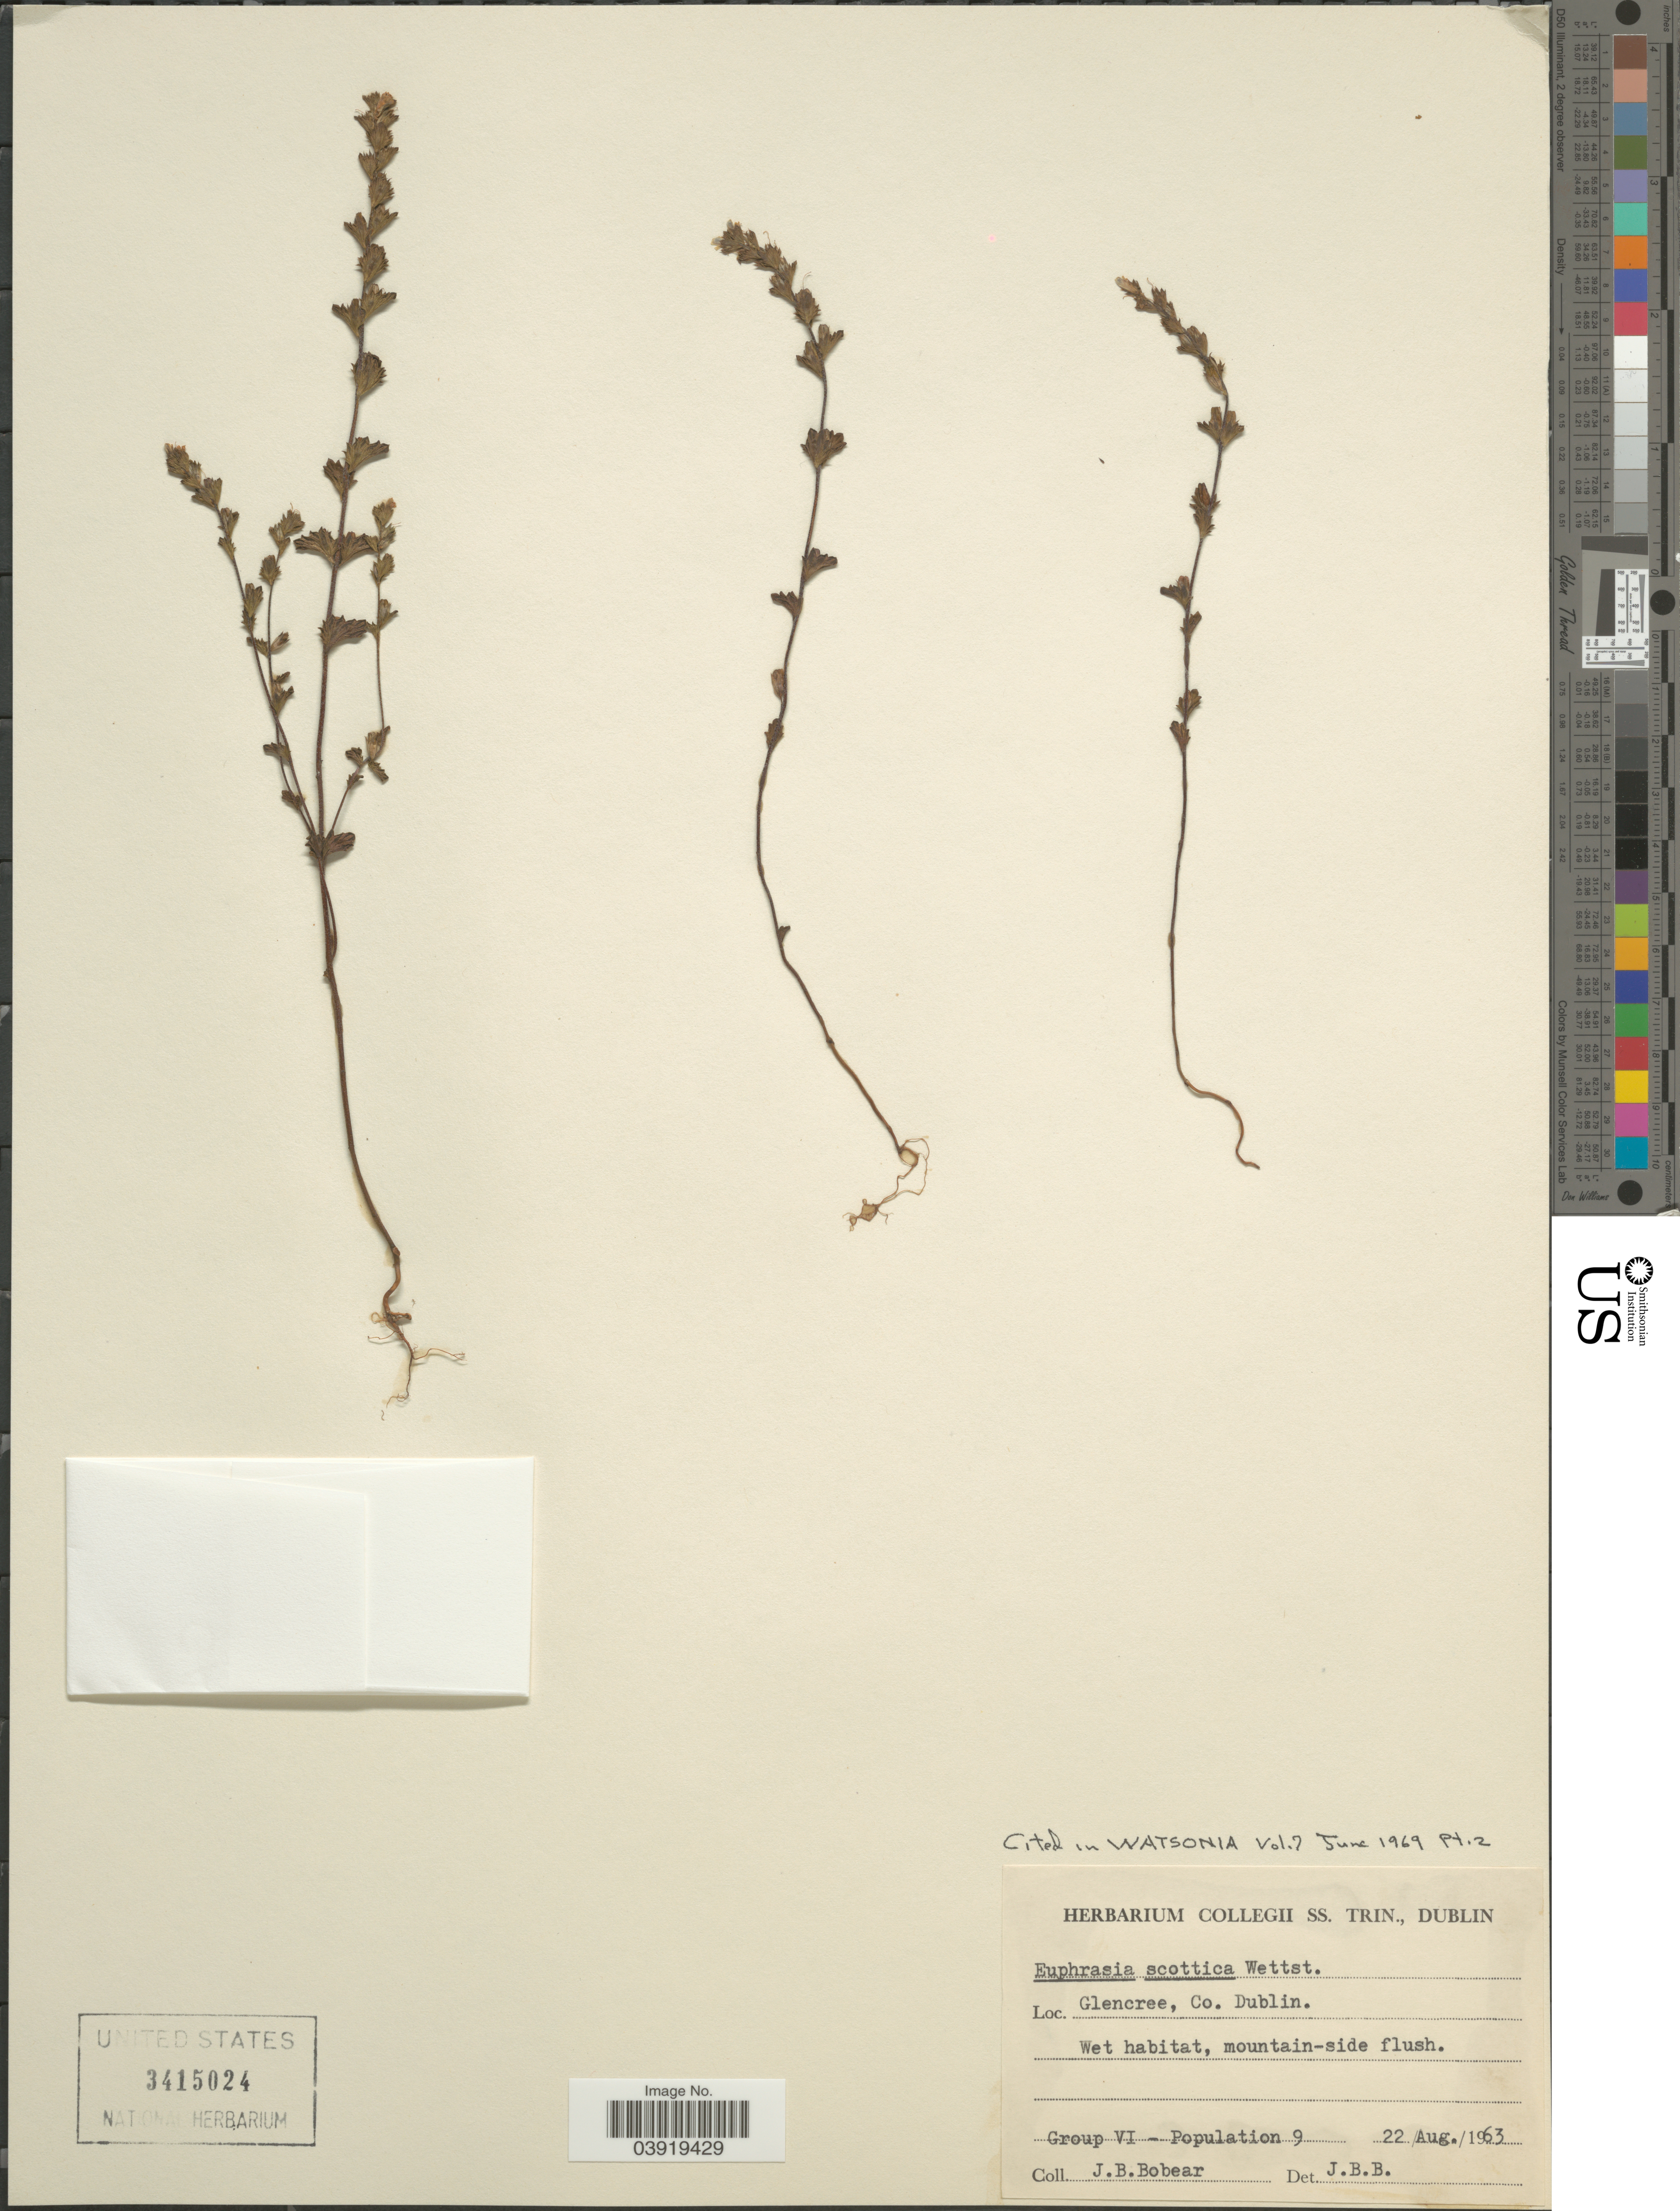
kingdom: Plantae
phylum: Tracheophyta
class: Magnoliopsida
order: Lamiales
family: Orobanchaceae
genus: Euphrasia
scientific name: Euphrasia scottica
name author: Wettst.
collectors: J. Bobear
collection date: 1963-08-22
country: Ireland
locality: Glencree, Co. Dublin.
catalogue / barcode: US 3415024